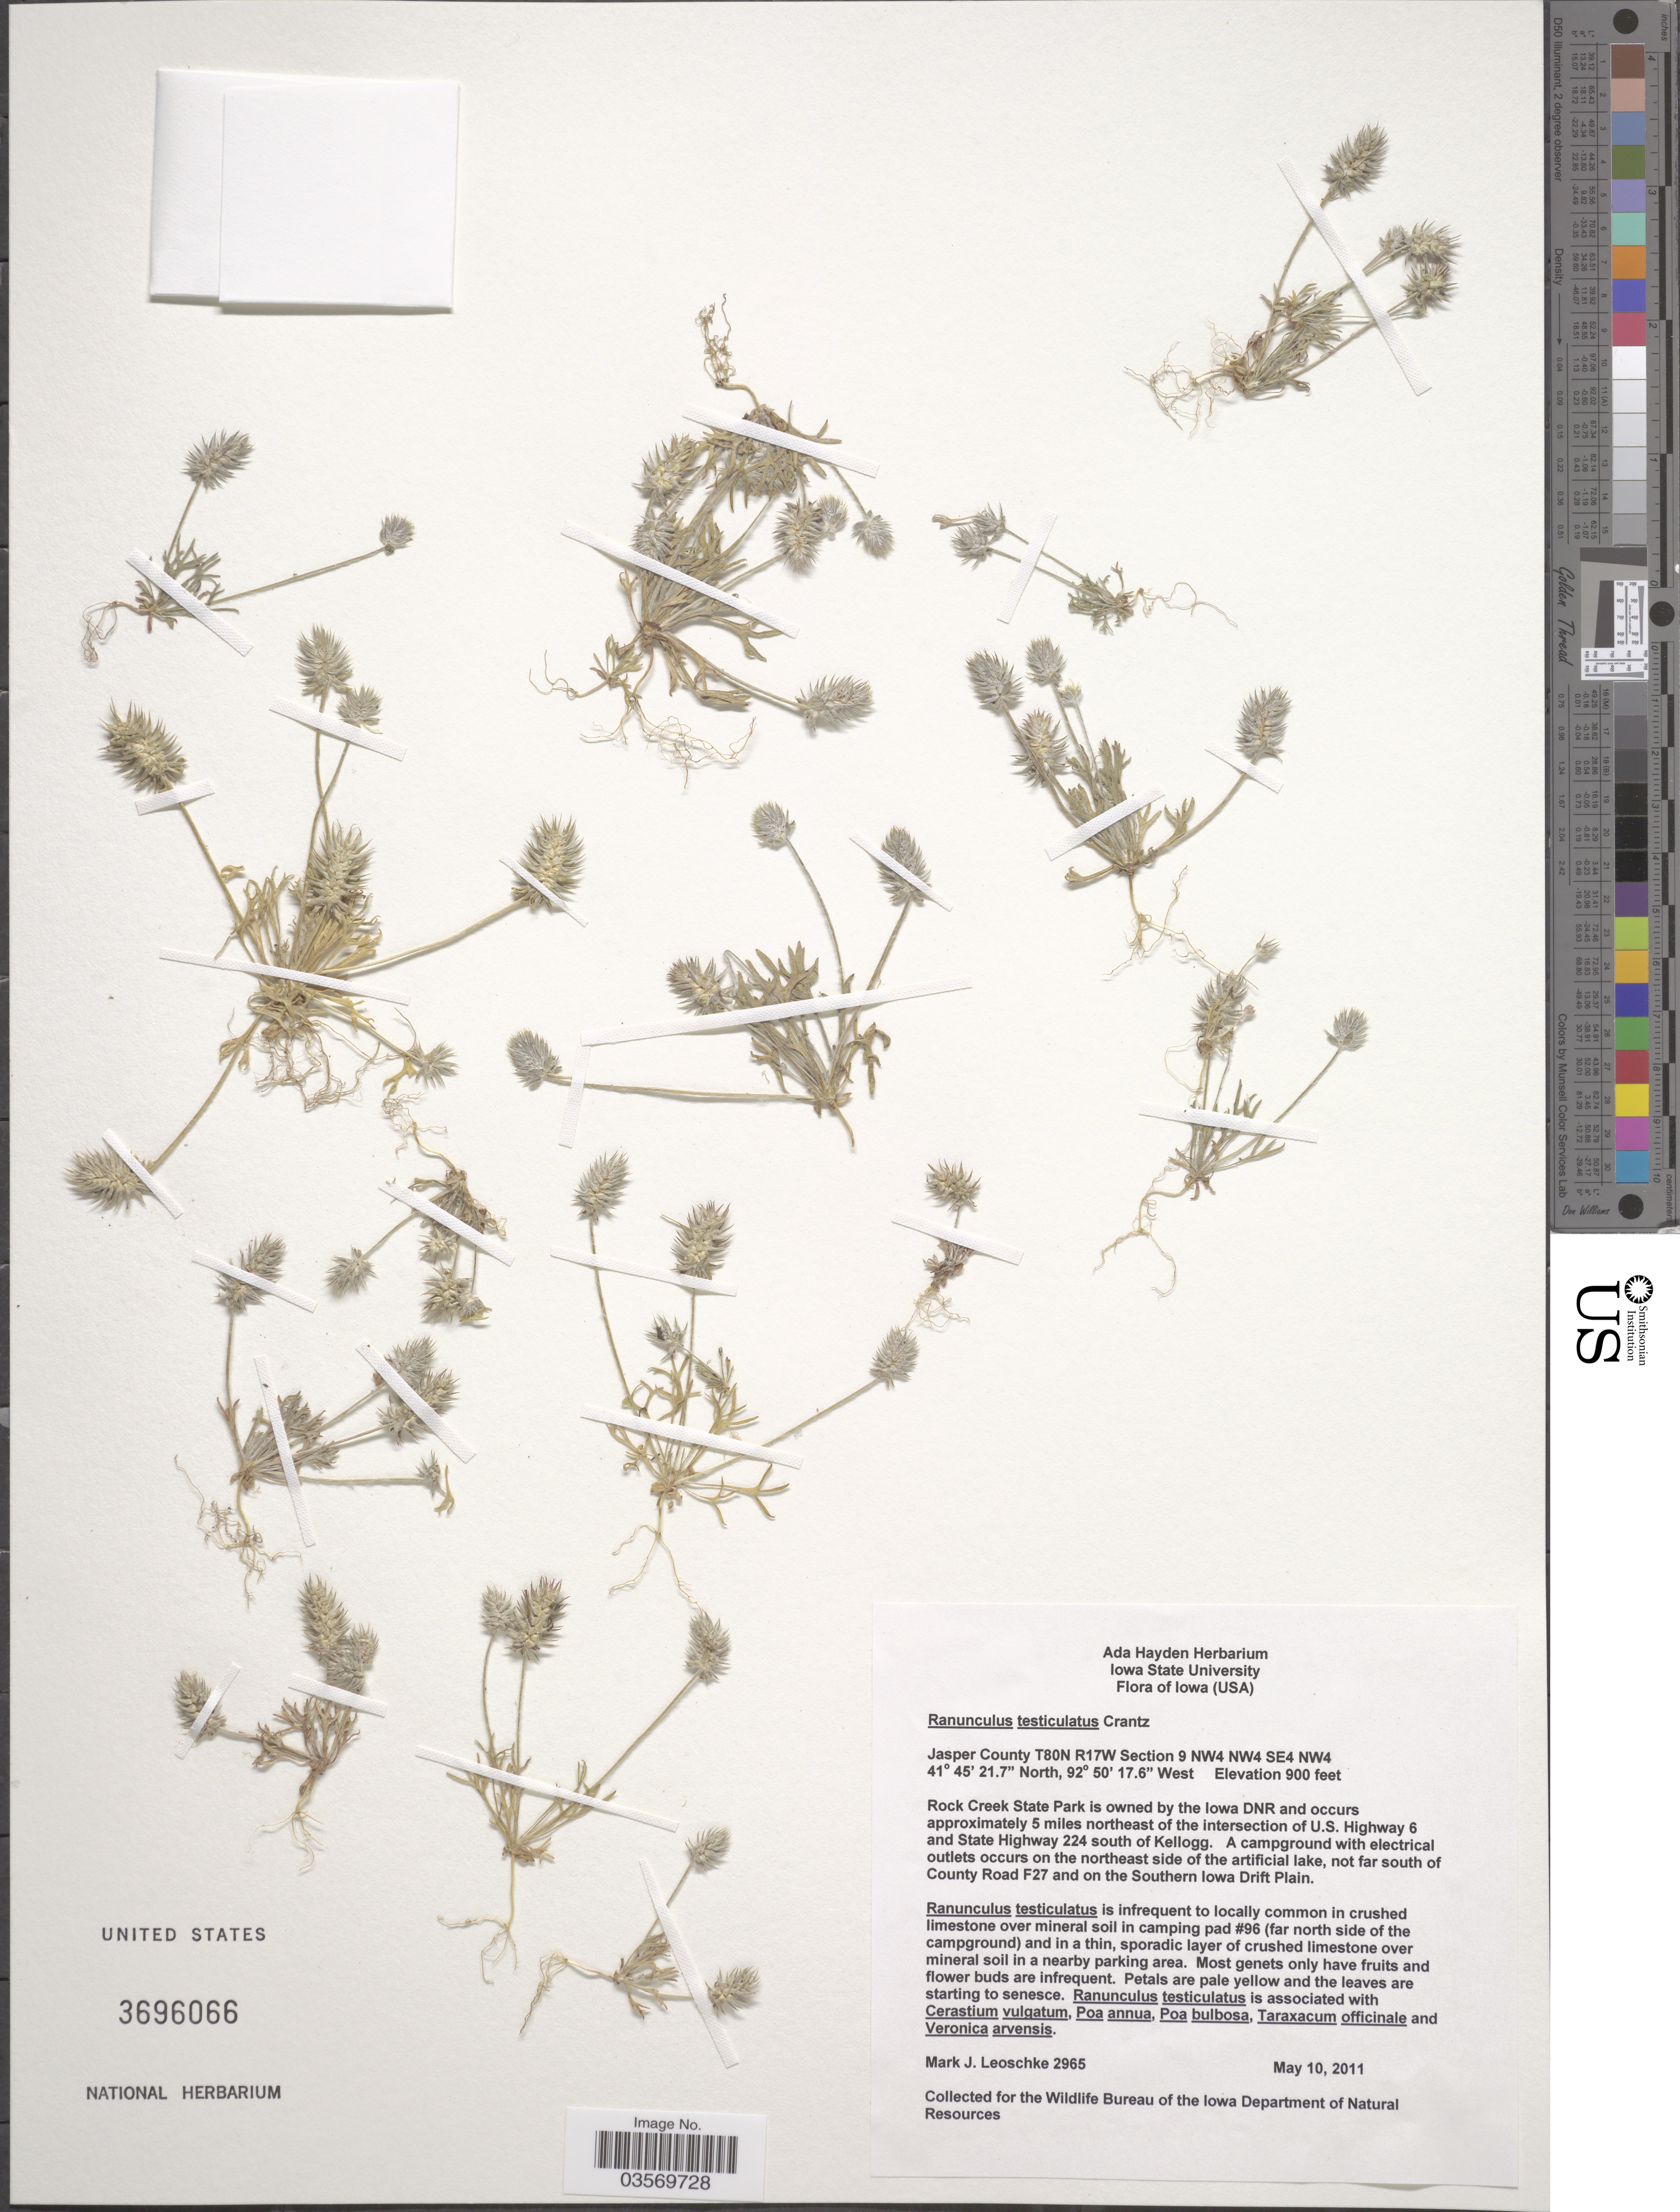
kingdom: Plantae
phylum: Tracheophyta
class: Magnoliopsida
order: Ranunculales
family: Ranunculaceae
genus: Ranunculus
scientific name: Ranunculus testiculatus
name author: Crantz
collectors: M. J. Leoschke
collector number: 2965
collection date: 2011-05-10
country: United States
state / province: Iowa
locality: Jasper County T80N R17W Section 9 NW4 NW4 SE4 NW4. Rock Creek State Park is owned by the Iowa DNR and occurs approximately 5 miles northeast of the intersection of U.S. Highway 6 and State Highway 224 south of Kellogg. A campground with electrical outlets occurs on the northeast side of the artificial lake, not far south of County Road F27 and on the Southern Iowa Drift Plain.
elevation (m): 2743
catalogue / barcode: US 3696066